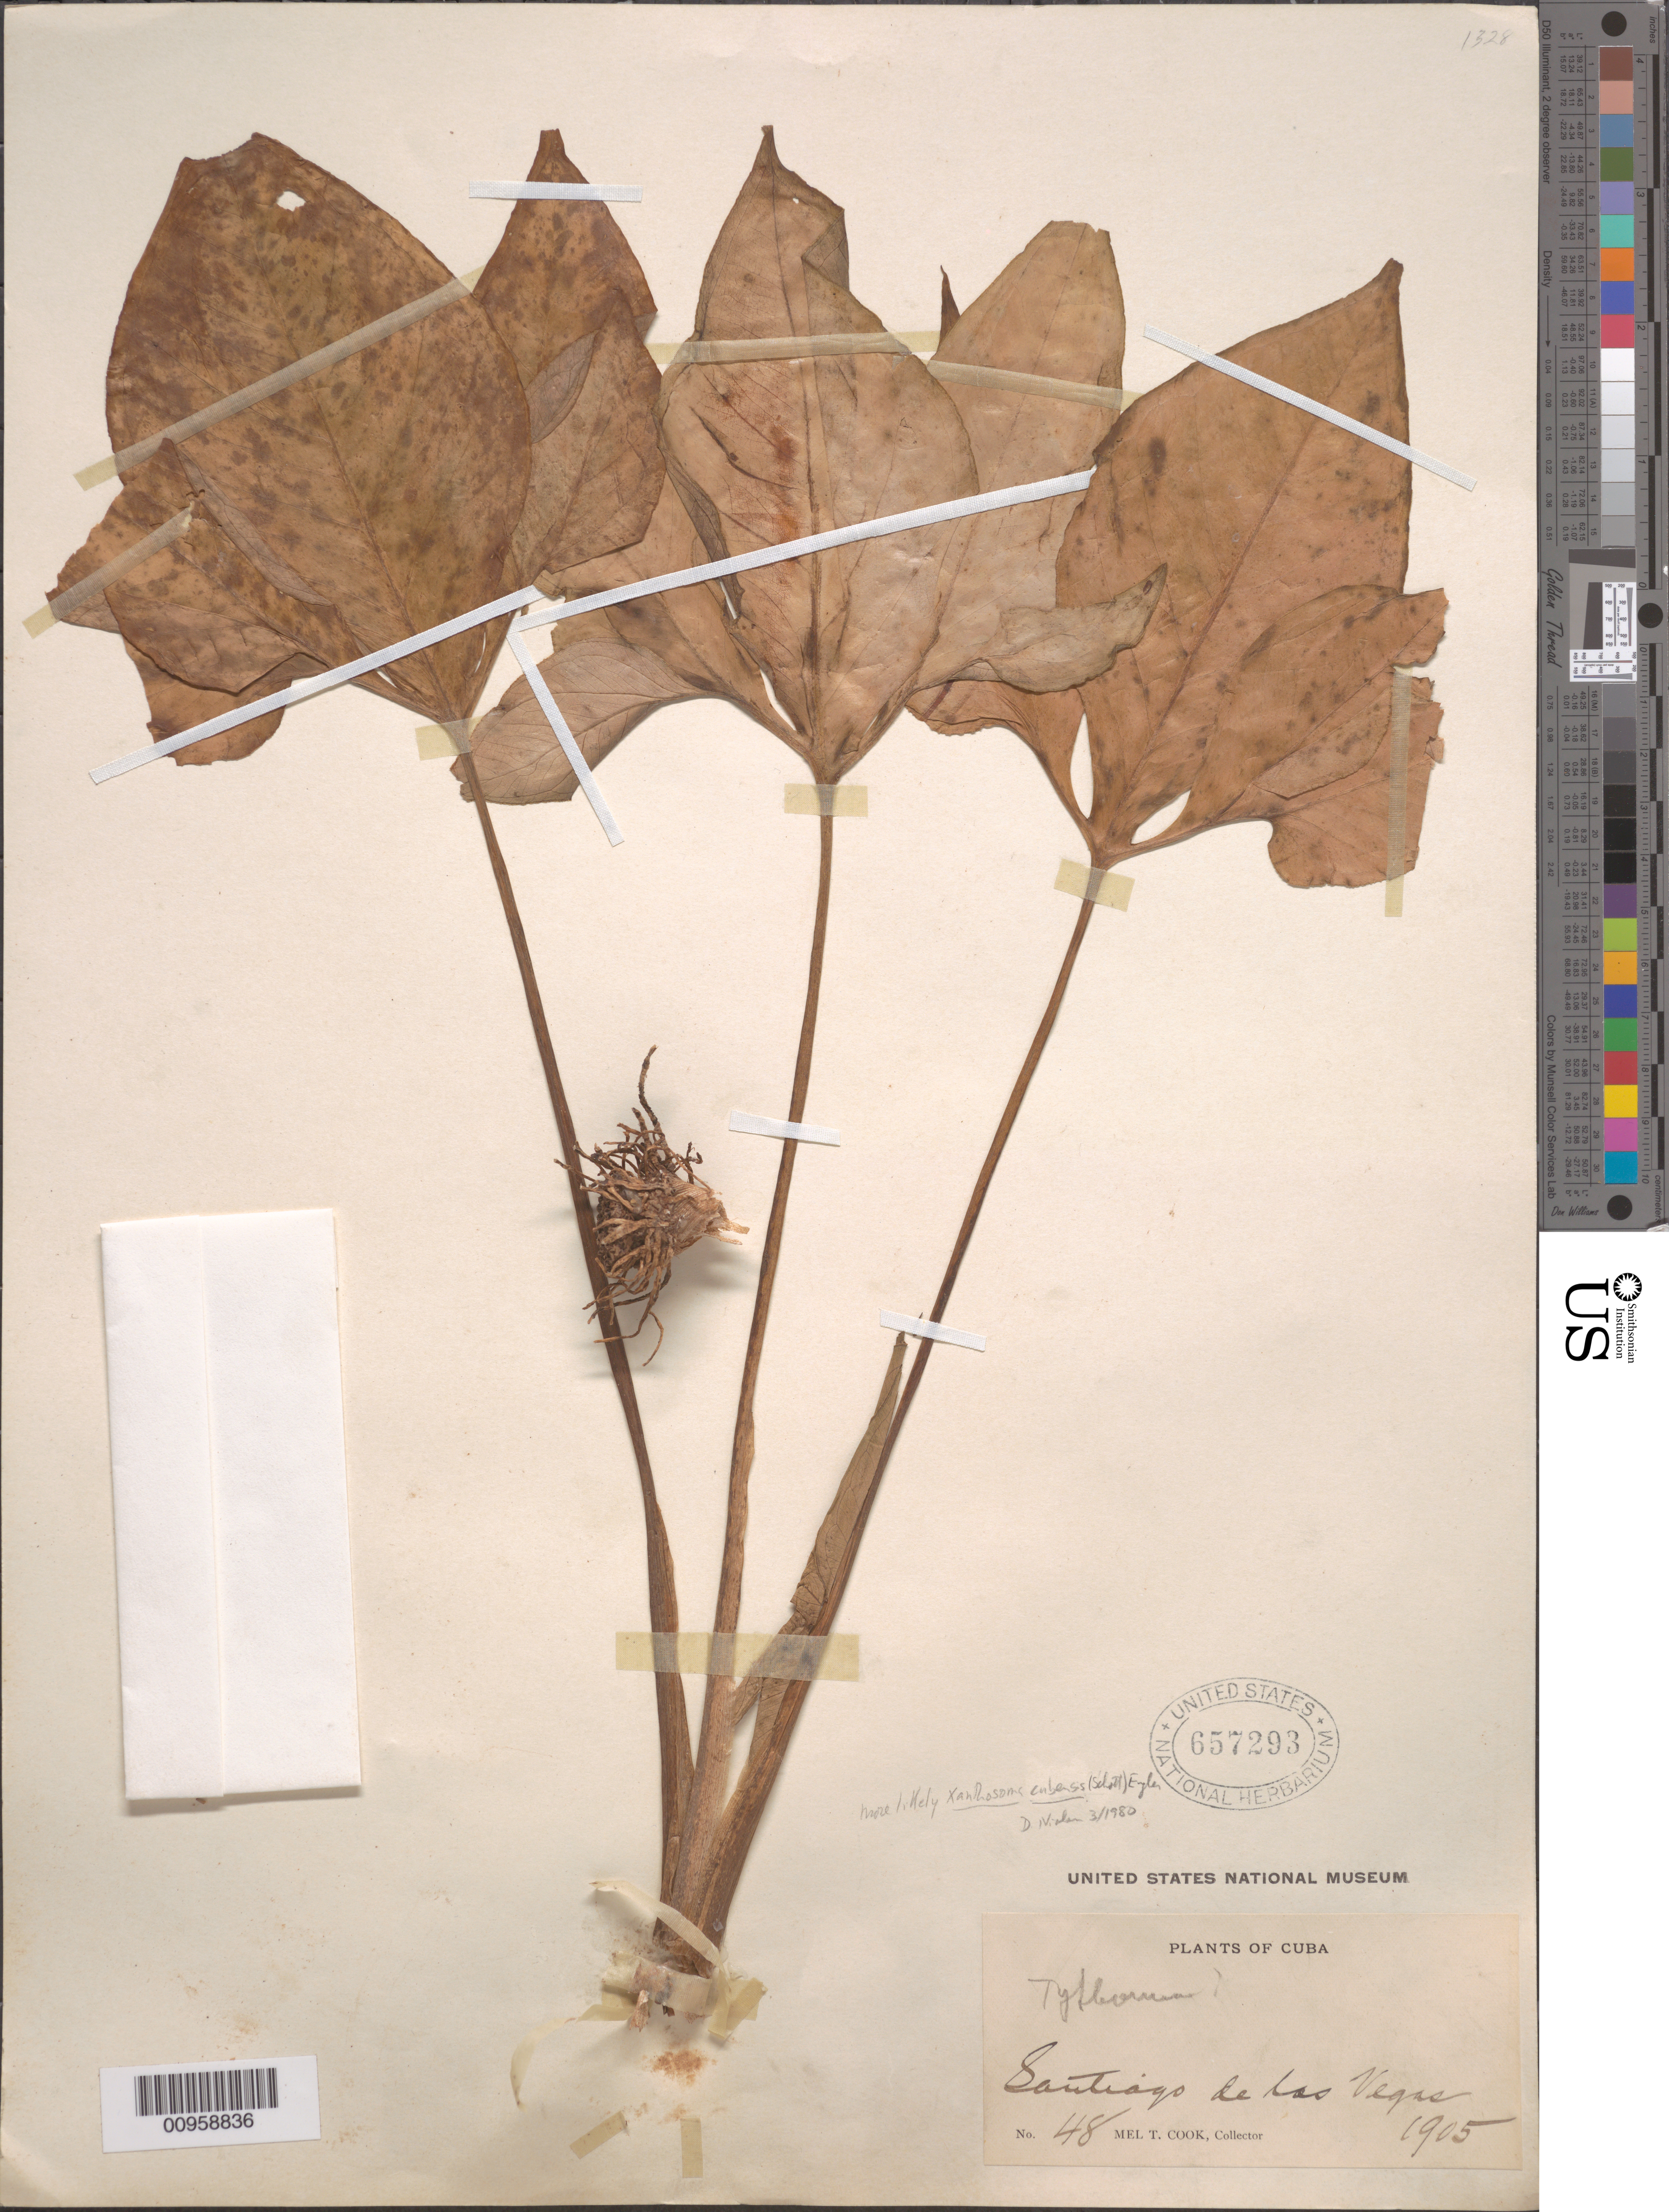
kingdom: Plantae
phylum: Tracheophyta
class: Liliopsida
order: Alismatales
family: Araceae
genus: Xanthosoma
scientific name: Xanthosoma cubense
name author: (Schott) Engl.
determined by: Nicolson, Dan H.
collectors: M. T. Cook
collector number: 48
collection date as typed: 1905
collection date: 1905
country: Cuba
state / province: La Habana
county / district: Municipio Boyeros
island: Cuba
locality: Santiago de Las Vegas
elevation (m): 97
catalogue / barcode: US 657293